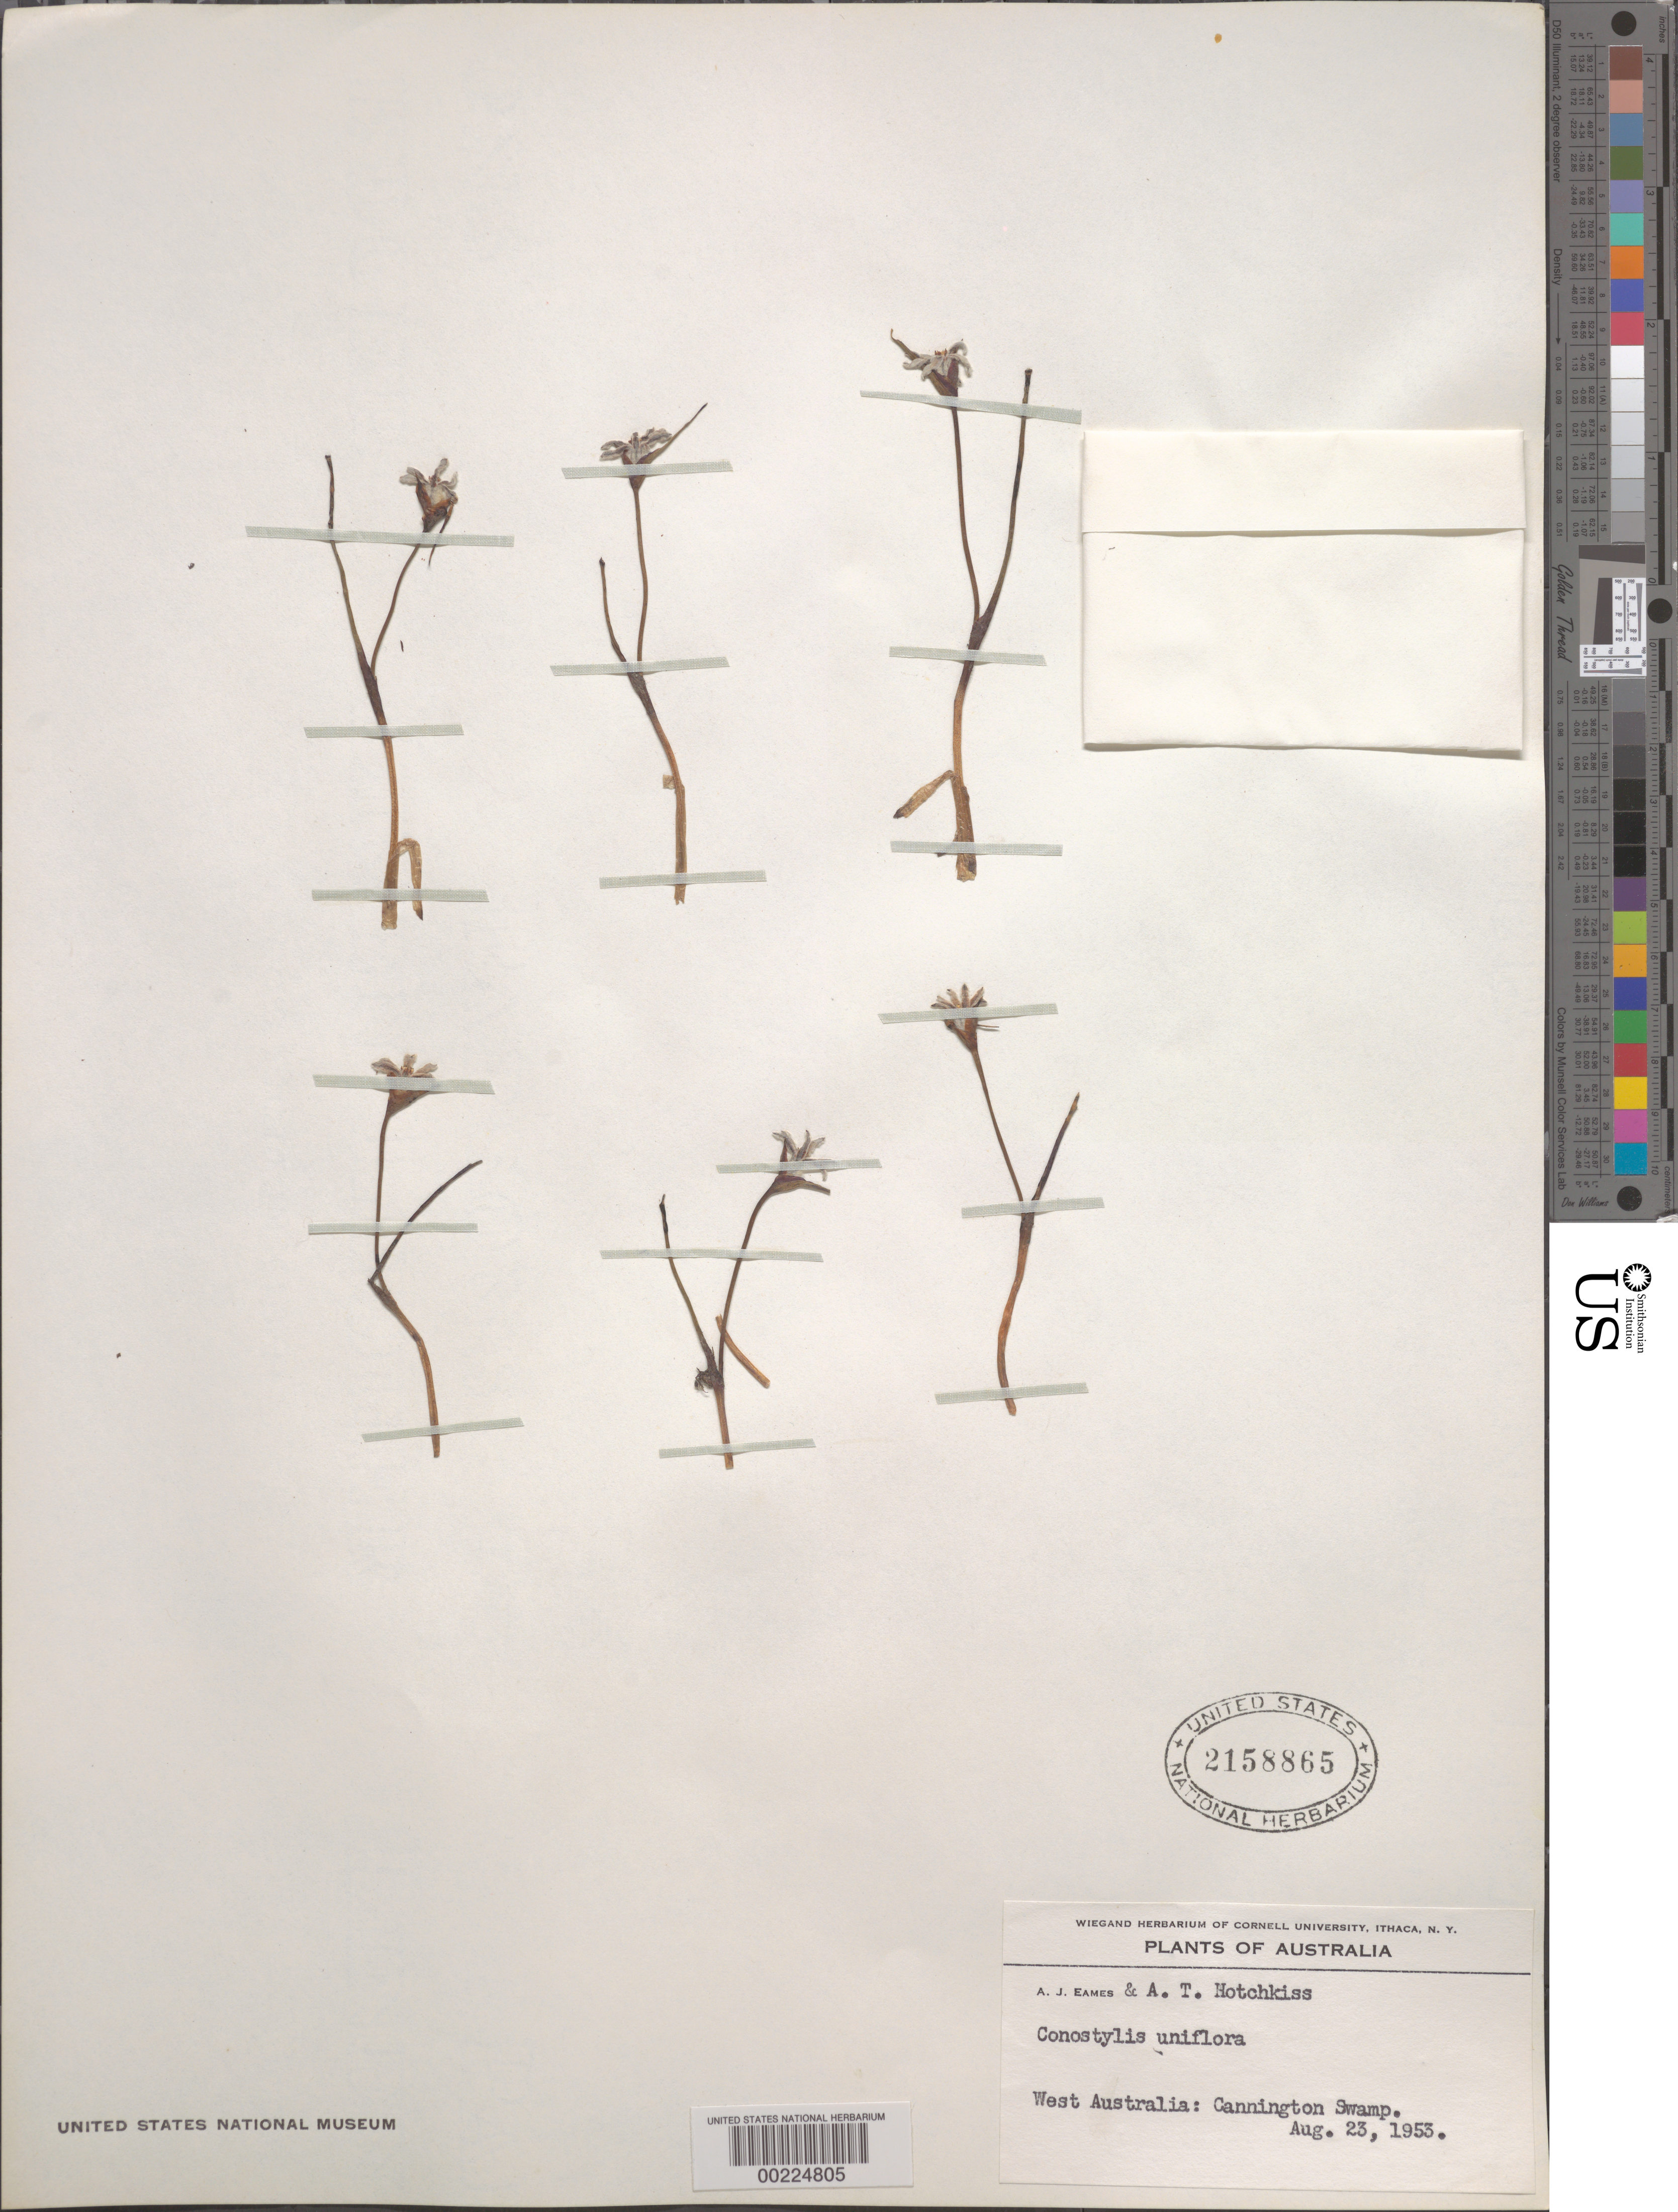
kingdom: Plantae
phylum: Tracheophyta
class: Liliopsida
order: Commelinales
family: Haemodoraceae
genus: Conostylis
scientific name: Conostylis uniflora, ined.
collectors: A. J. Eames & A. Hotchkiss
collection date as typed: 23 Aug 1953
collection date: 1953-08-23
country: Australia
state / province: Western Australia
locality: Cannington swamp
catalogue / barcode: US 2158865